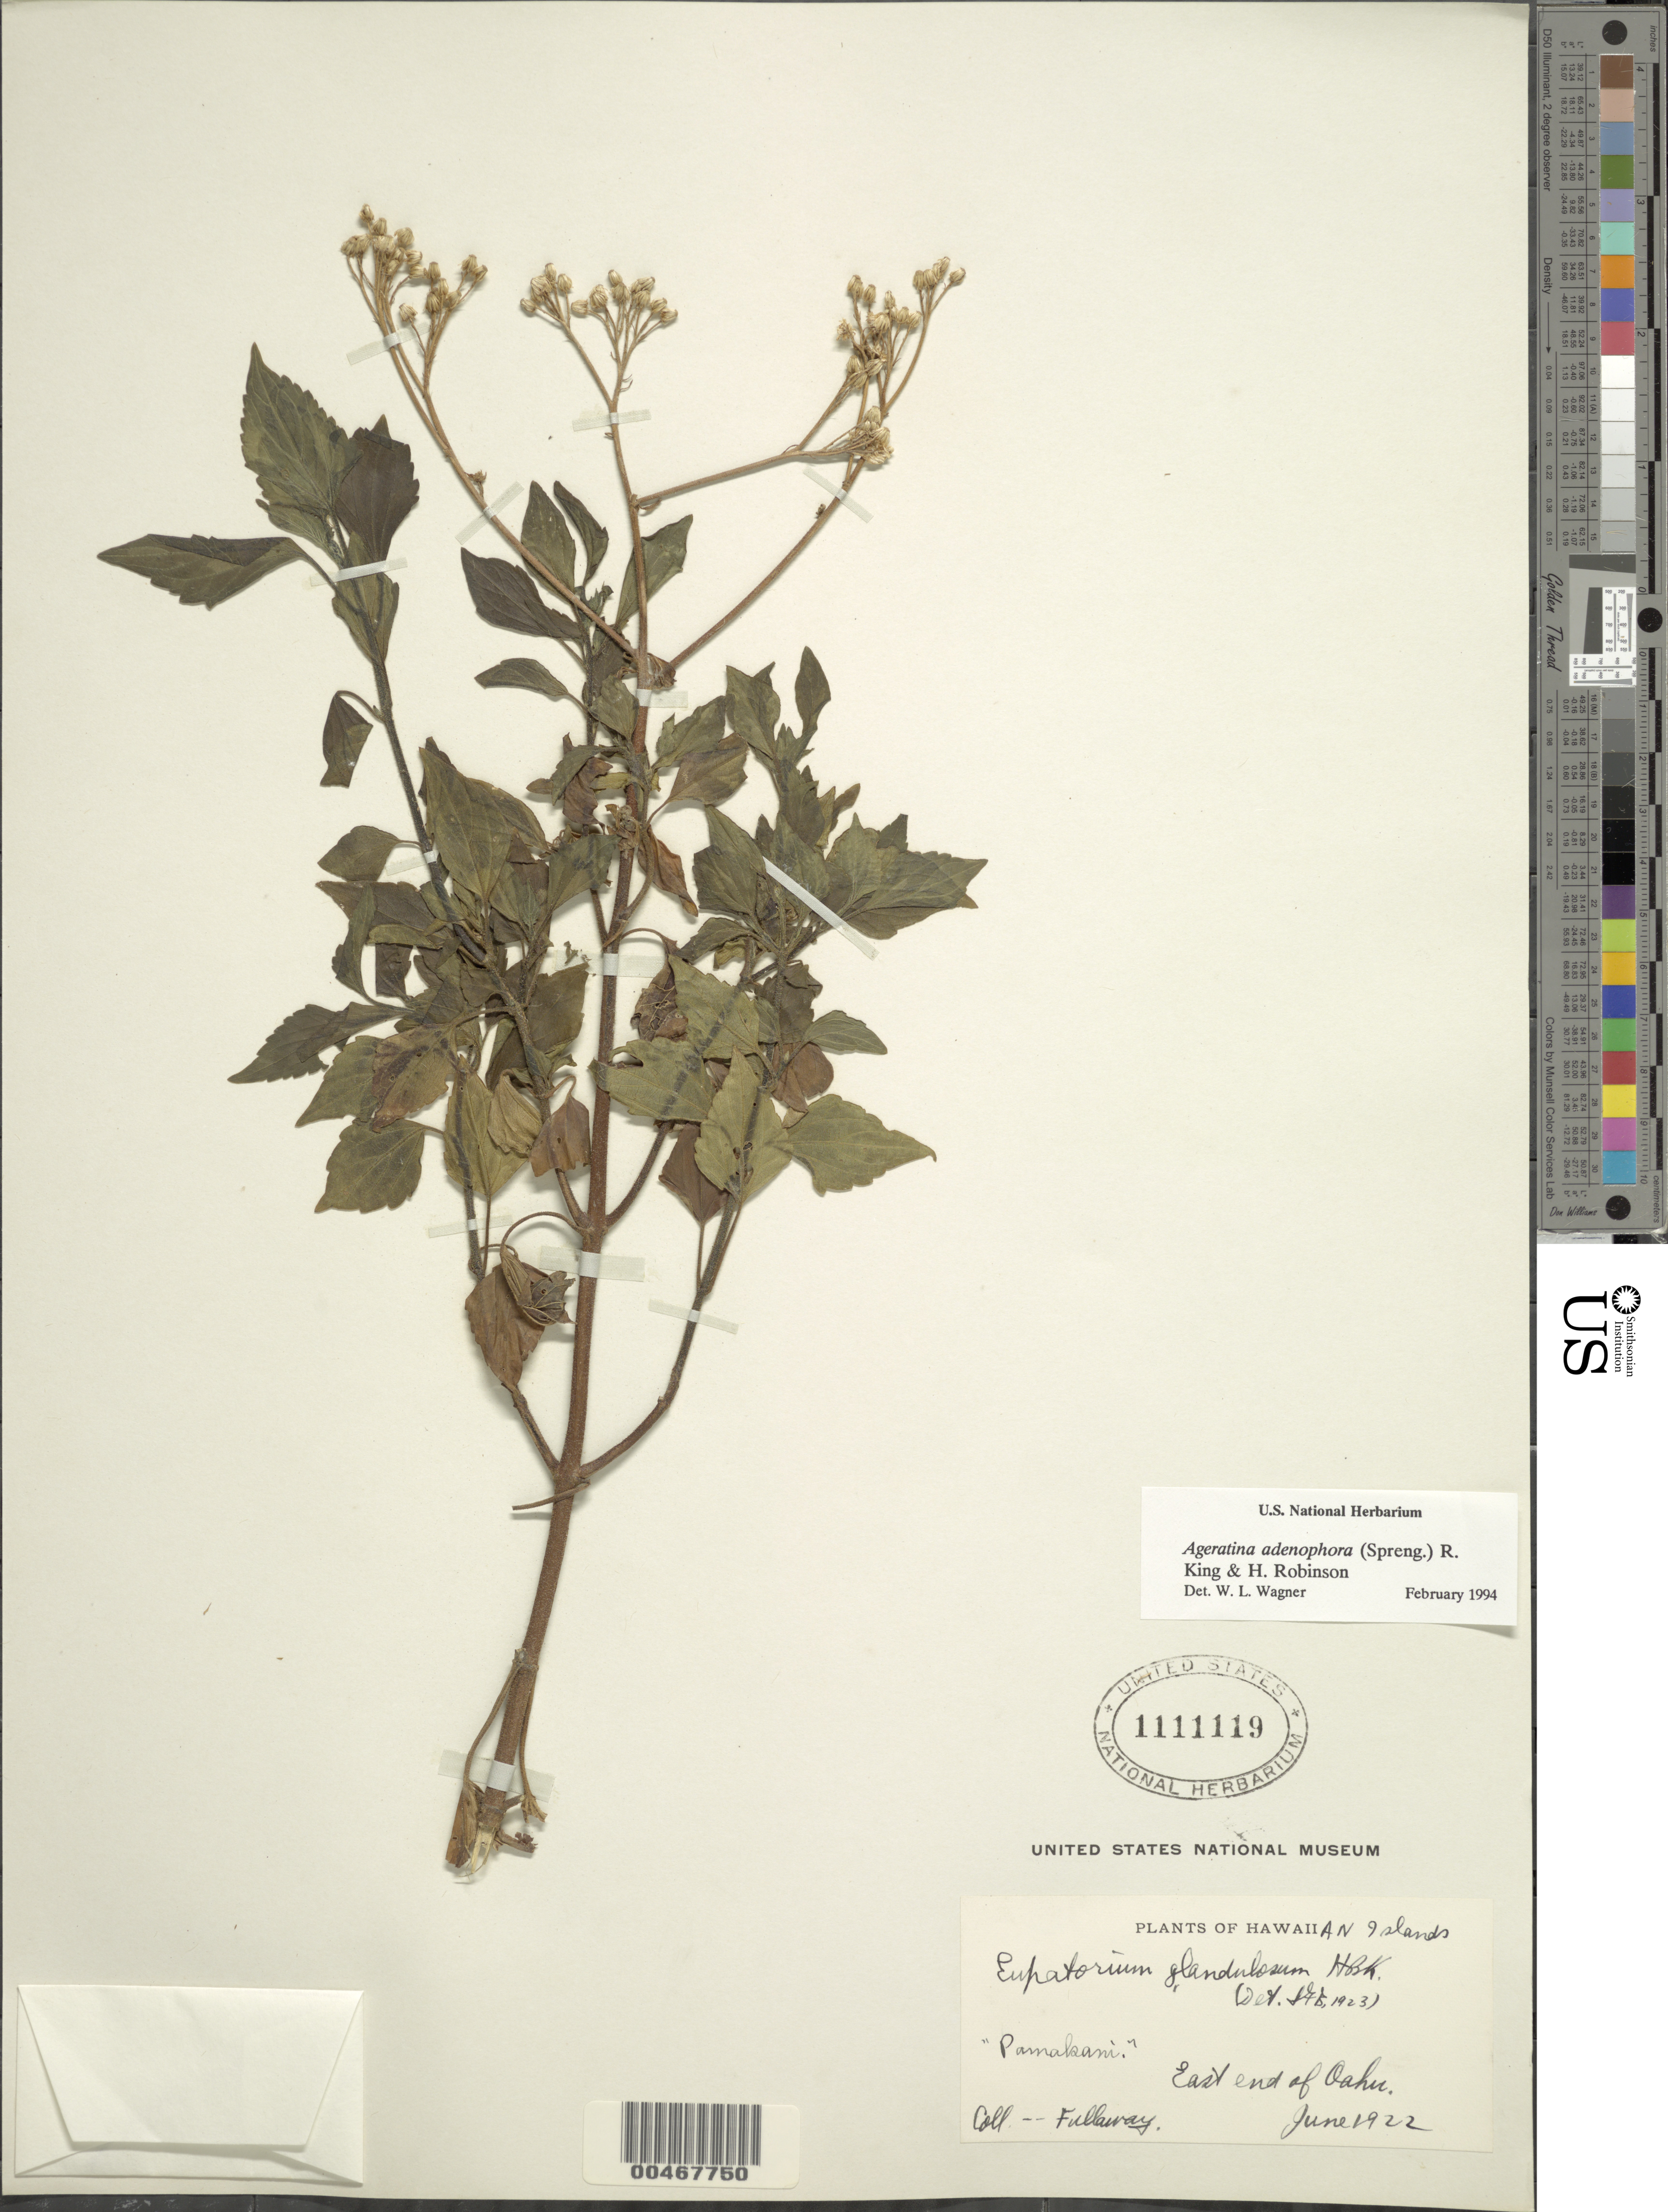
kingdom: Plantae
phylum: Tracheophyta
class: Magnoliopsida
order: Asterales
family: Asteraceae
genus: Ageratina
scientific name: Ageratina adenophora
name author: (Spreng.) R.M. King & H. Rob.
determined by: Wagner, W. L., (BOT), Smithsonian Institution - National Museum of Natural History (UNITED STATES)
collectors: -. Fullaway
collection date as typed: Jun 1922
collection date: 1922-06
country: United States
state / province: Hawaii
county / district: Honolulu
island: Oahu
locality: East end of Oahu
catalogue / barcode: US 1111119